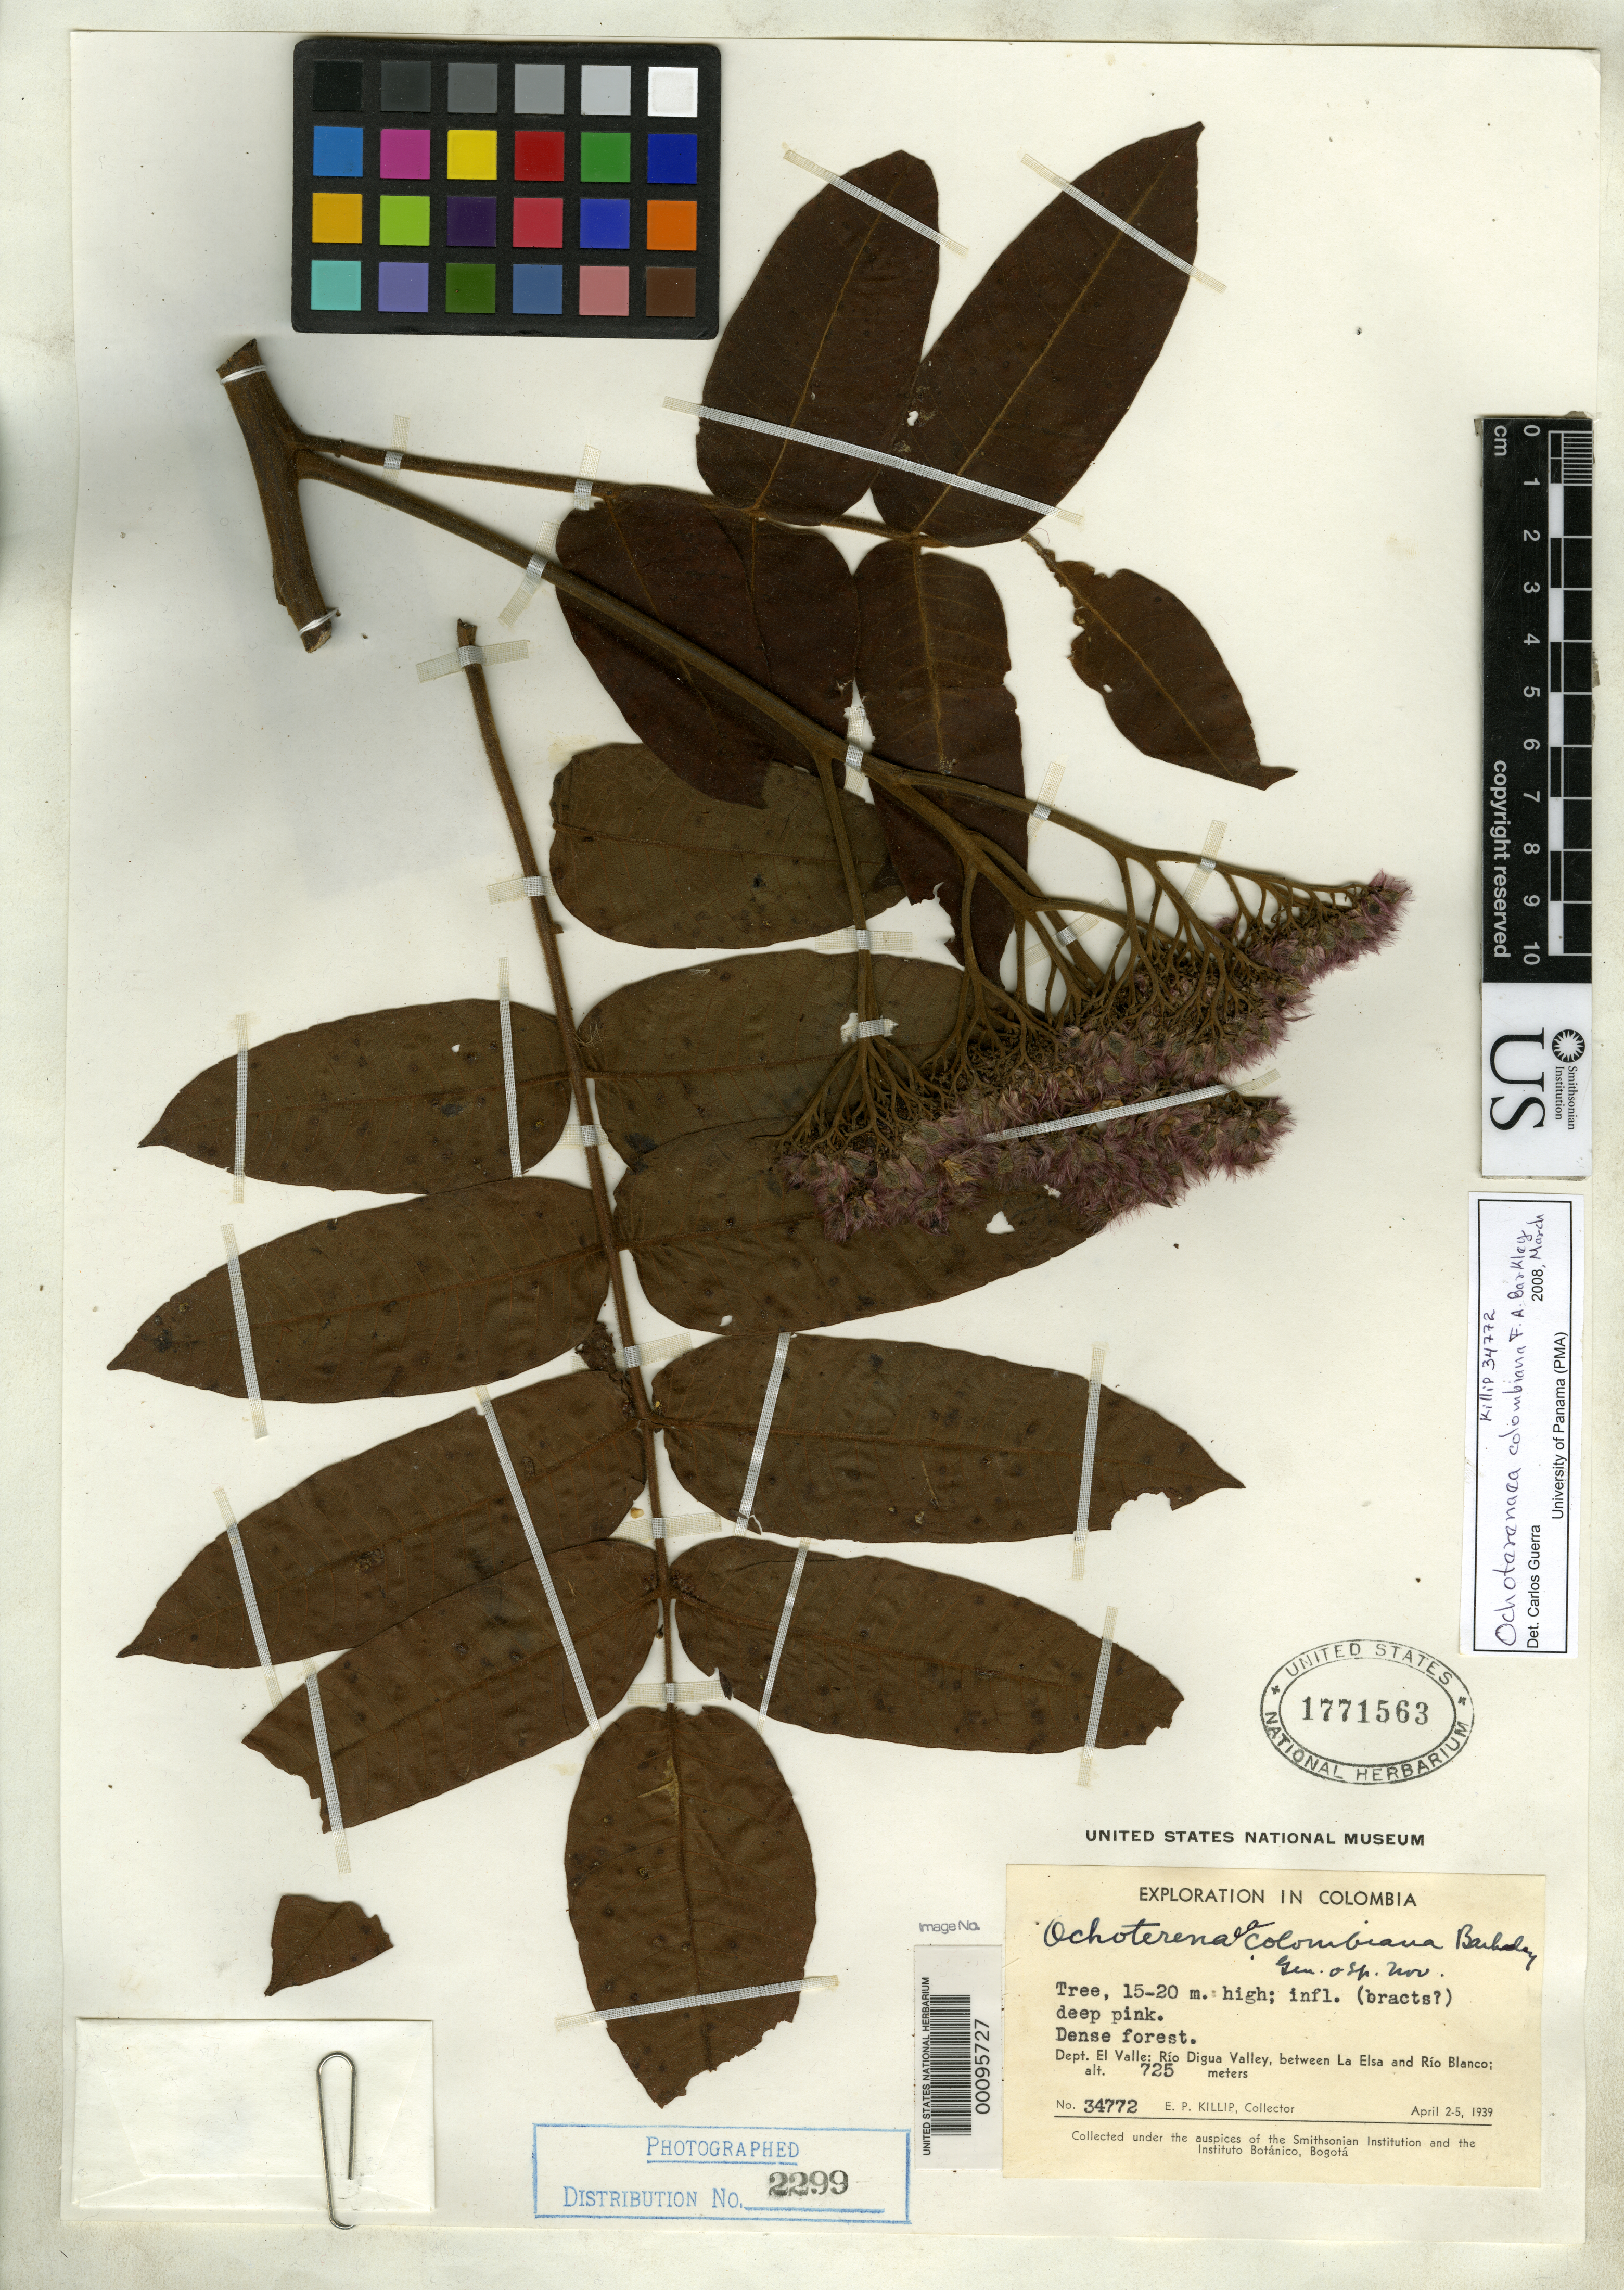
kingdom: Plantae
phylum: Tracheophyta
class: Magnoliopsida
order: Sapindales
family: Anacardiaceae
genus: Ochoterenaea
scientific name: Ochoterenaea colombiana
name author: F.A. Barkley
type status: Holotype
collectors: E. P. Killip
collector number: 34772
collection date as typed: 02 Apr 1939 to 05 Apr 1939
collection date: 1939-04-02/1939-04-05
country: Colombia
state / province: Valle del Cauca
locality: Rio Digua Valley, between La Elsa and Rio Blanco.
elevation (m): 725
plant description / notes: Holotype is mounted on 2 sheets; sheet 2 is US 1771564.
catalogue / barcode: US 1771563